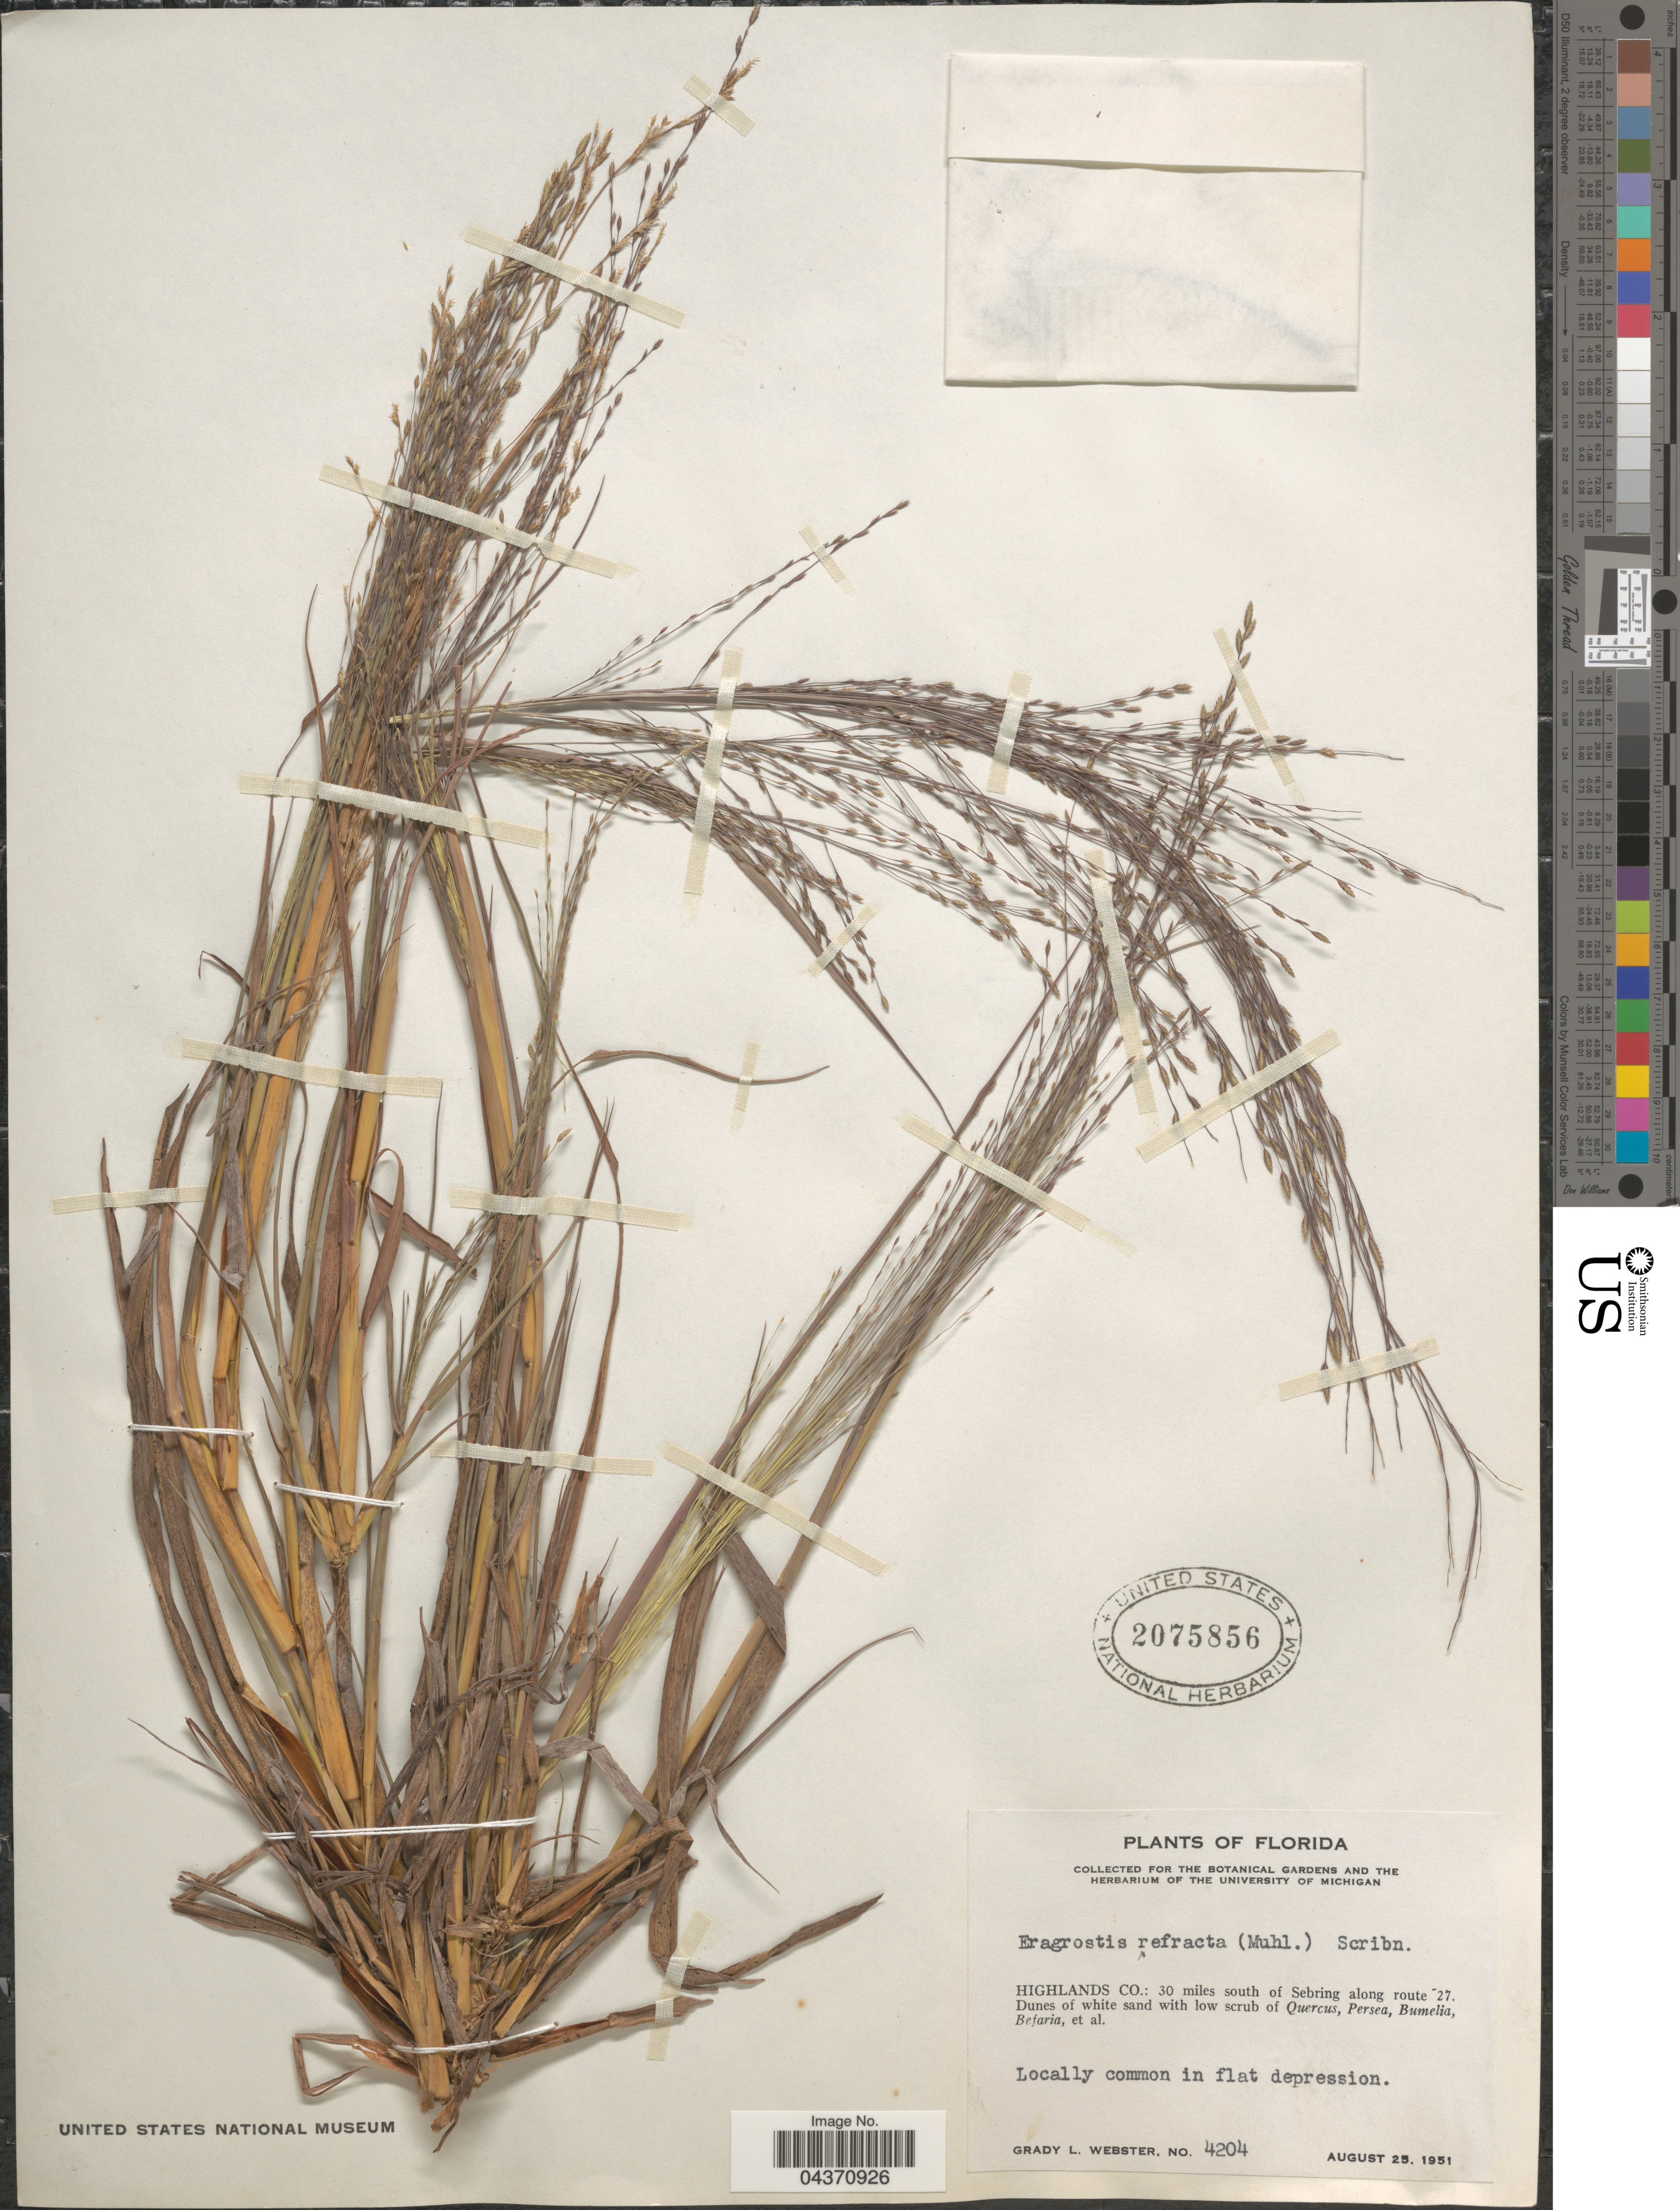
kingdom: Plantae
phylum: Tracheophyta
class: Liliopsida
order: Poales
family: Poaceae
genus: Eragrostis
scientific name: Eragrostis refracta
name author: (Muhl.) Scribn.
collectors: G. L. Webster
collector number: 4204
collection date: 1951-08-25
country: United States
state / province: Florida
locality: Highlands Co.: 30 miles south of Sebring along route 27.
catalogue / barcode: US 2075856